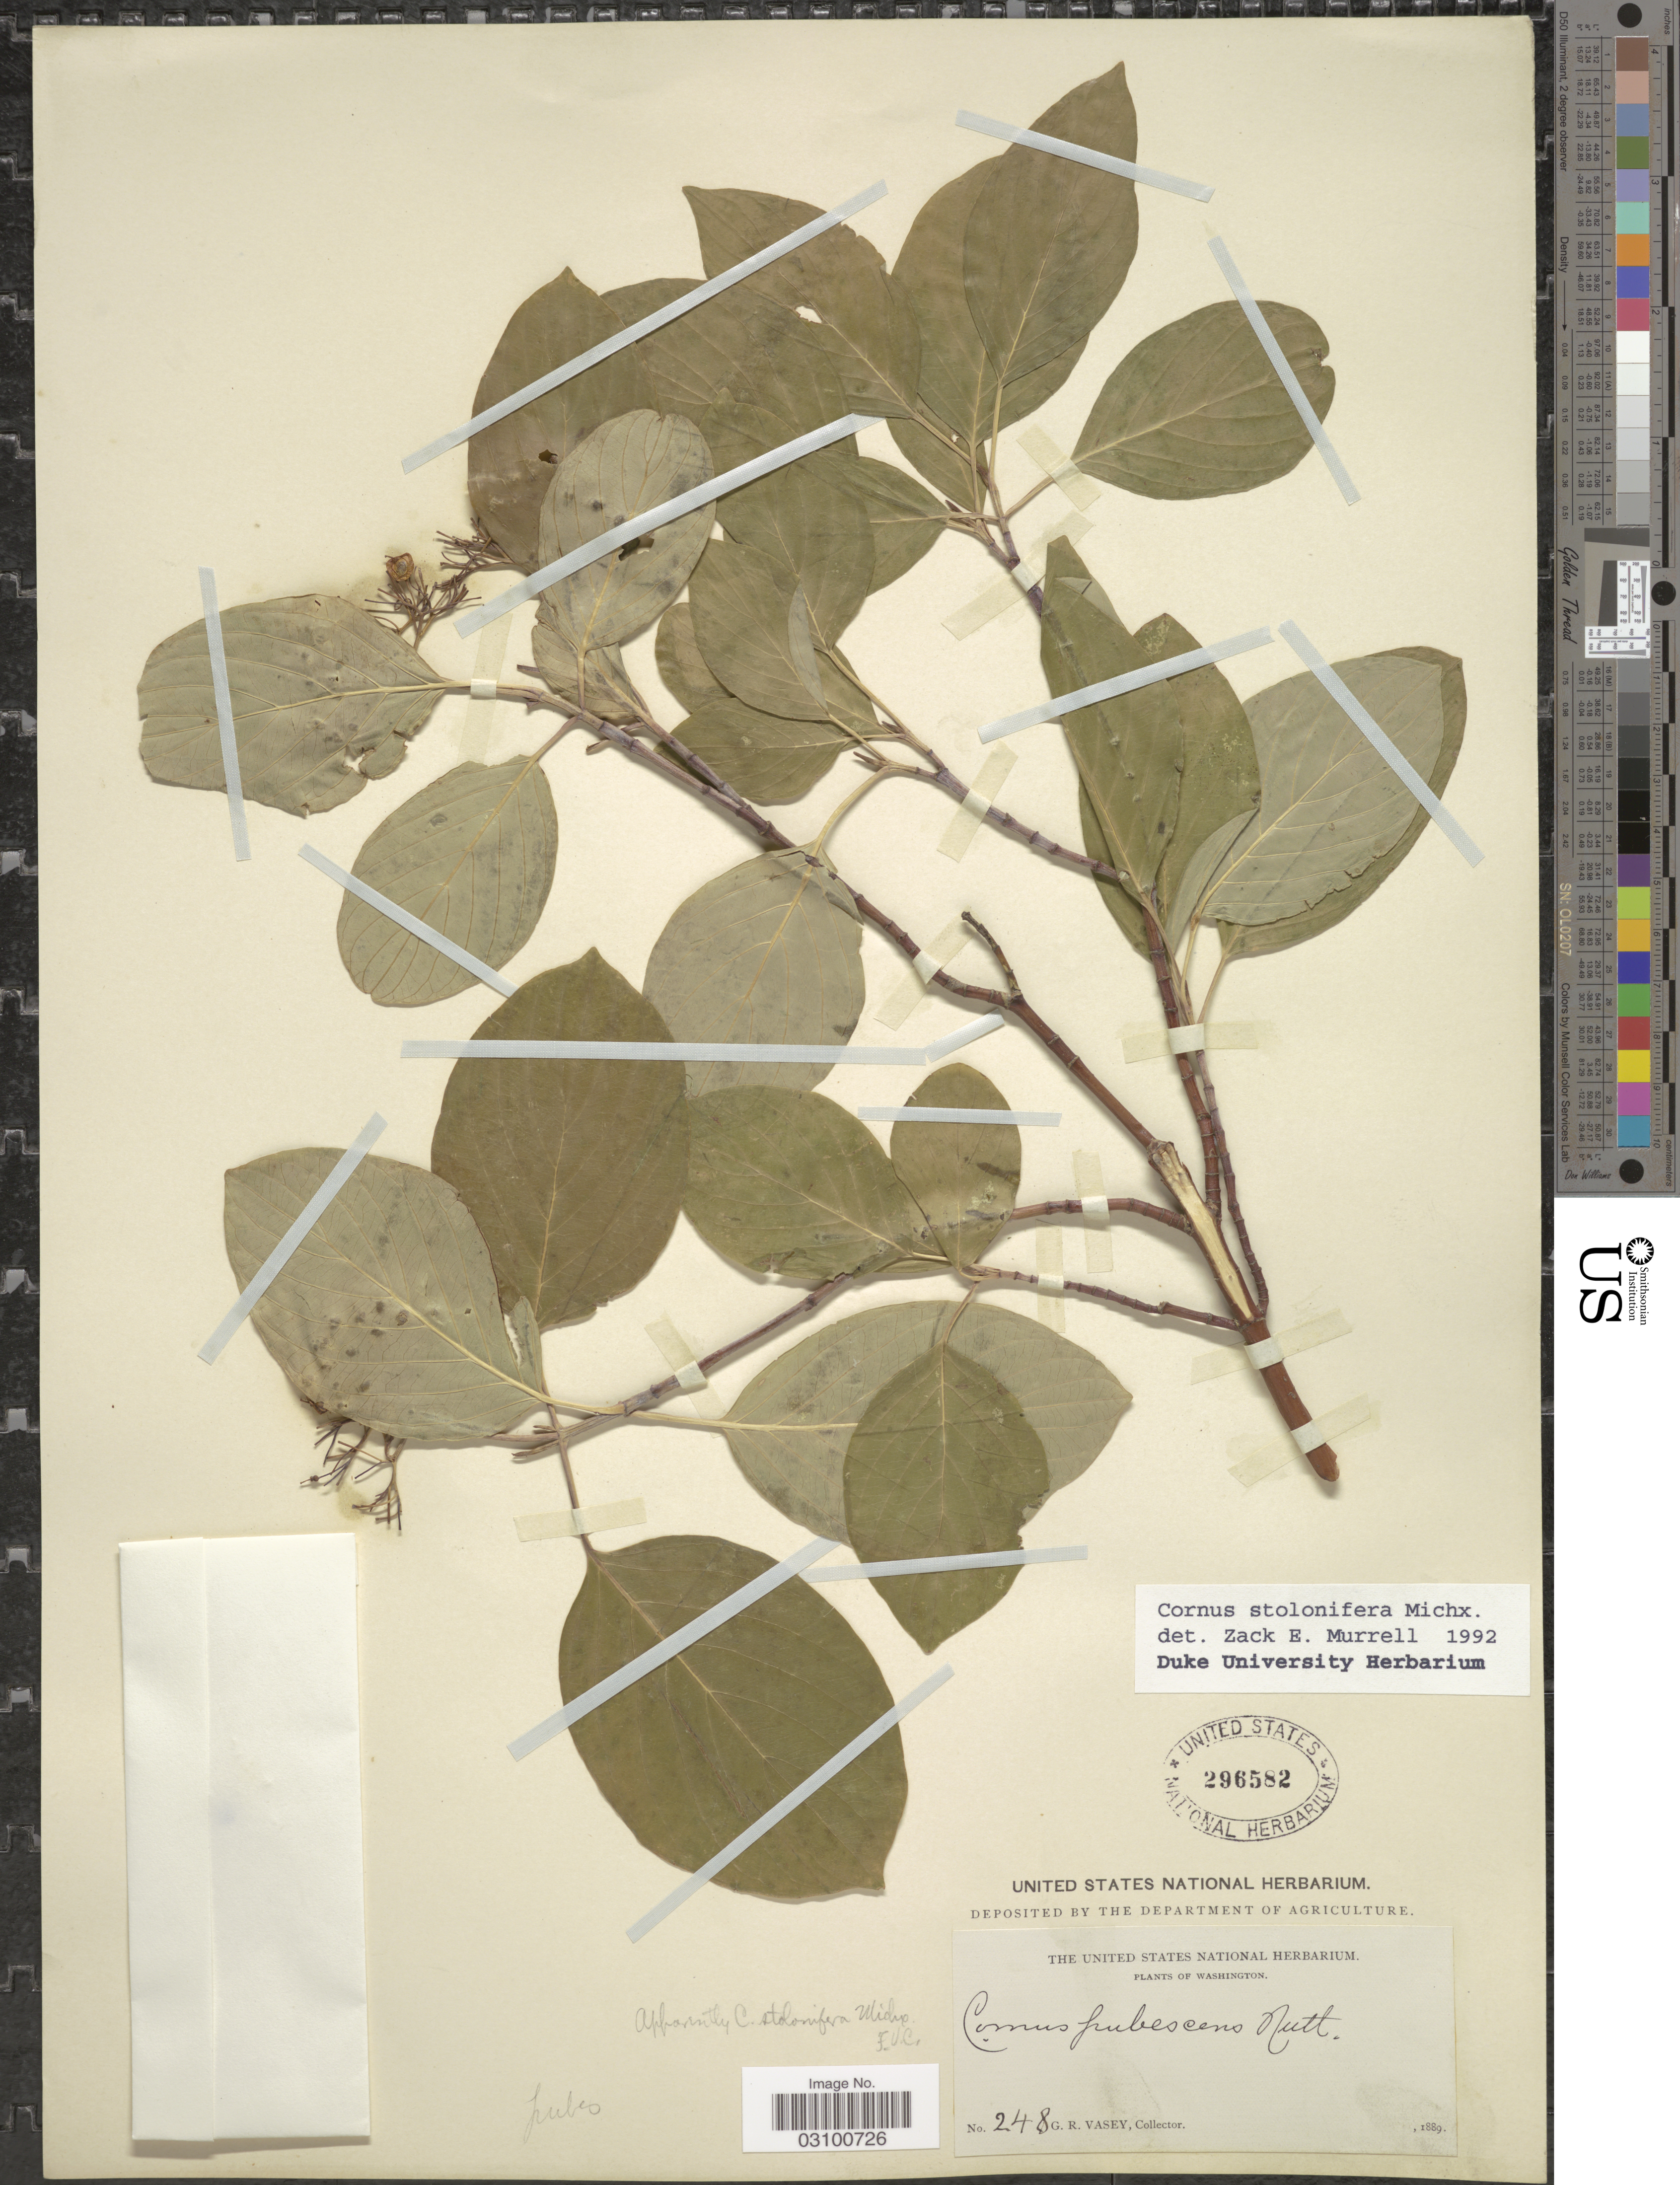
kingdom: Plantae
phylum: Tracheophyta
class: Magnoliopsida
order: Cornales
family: Cornaceae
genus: Cornus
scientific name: Cornus sericea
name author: L.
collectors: G. R. Vasey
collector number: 248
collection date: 1889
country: United States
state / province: Washington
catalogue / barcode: US 296582